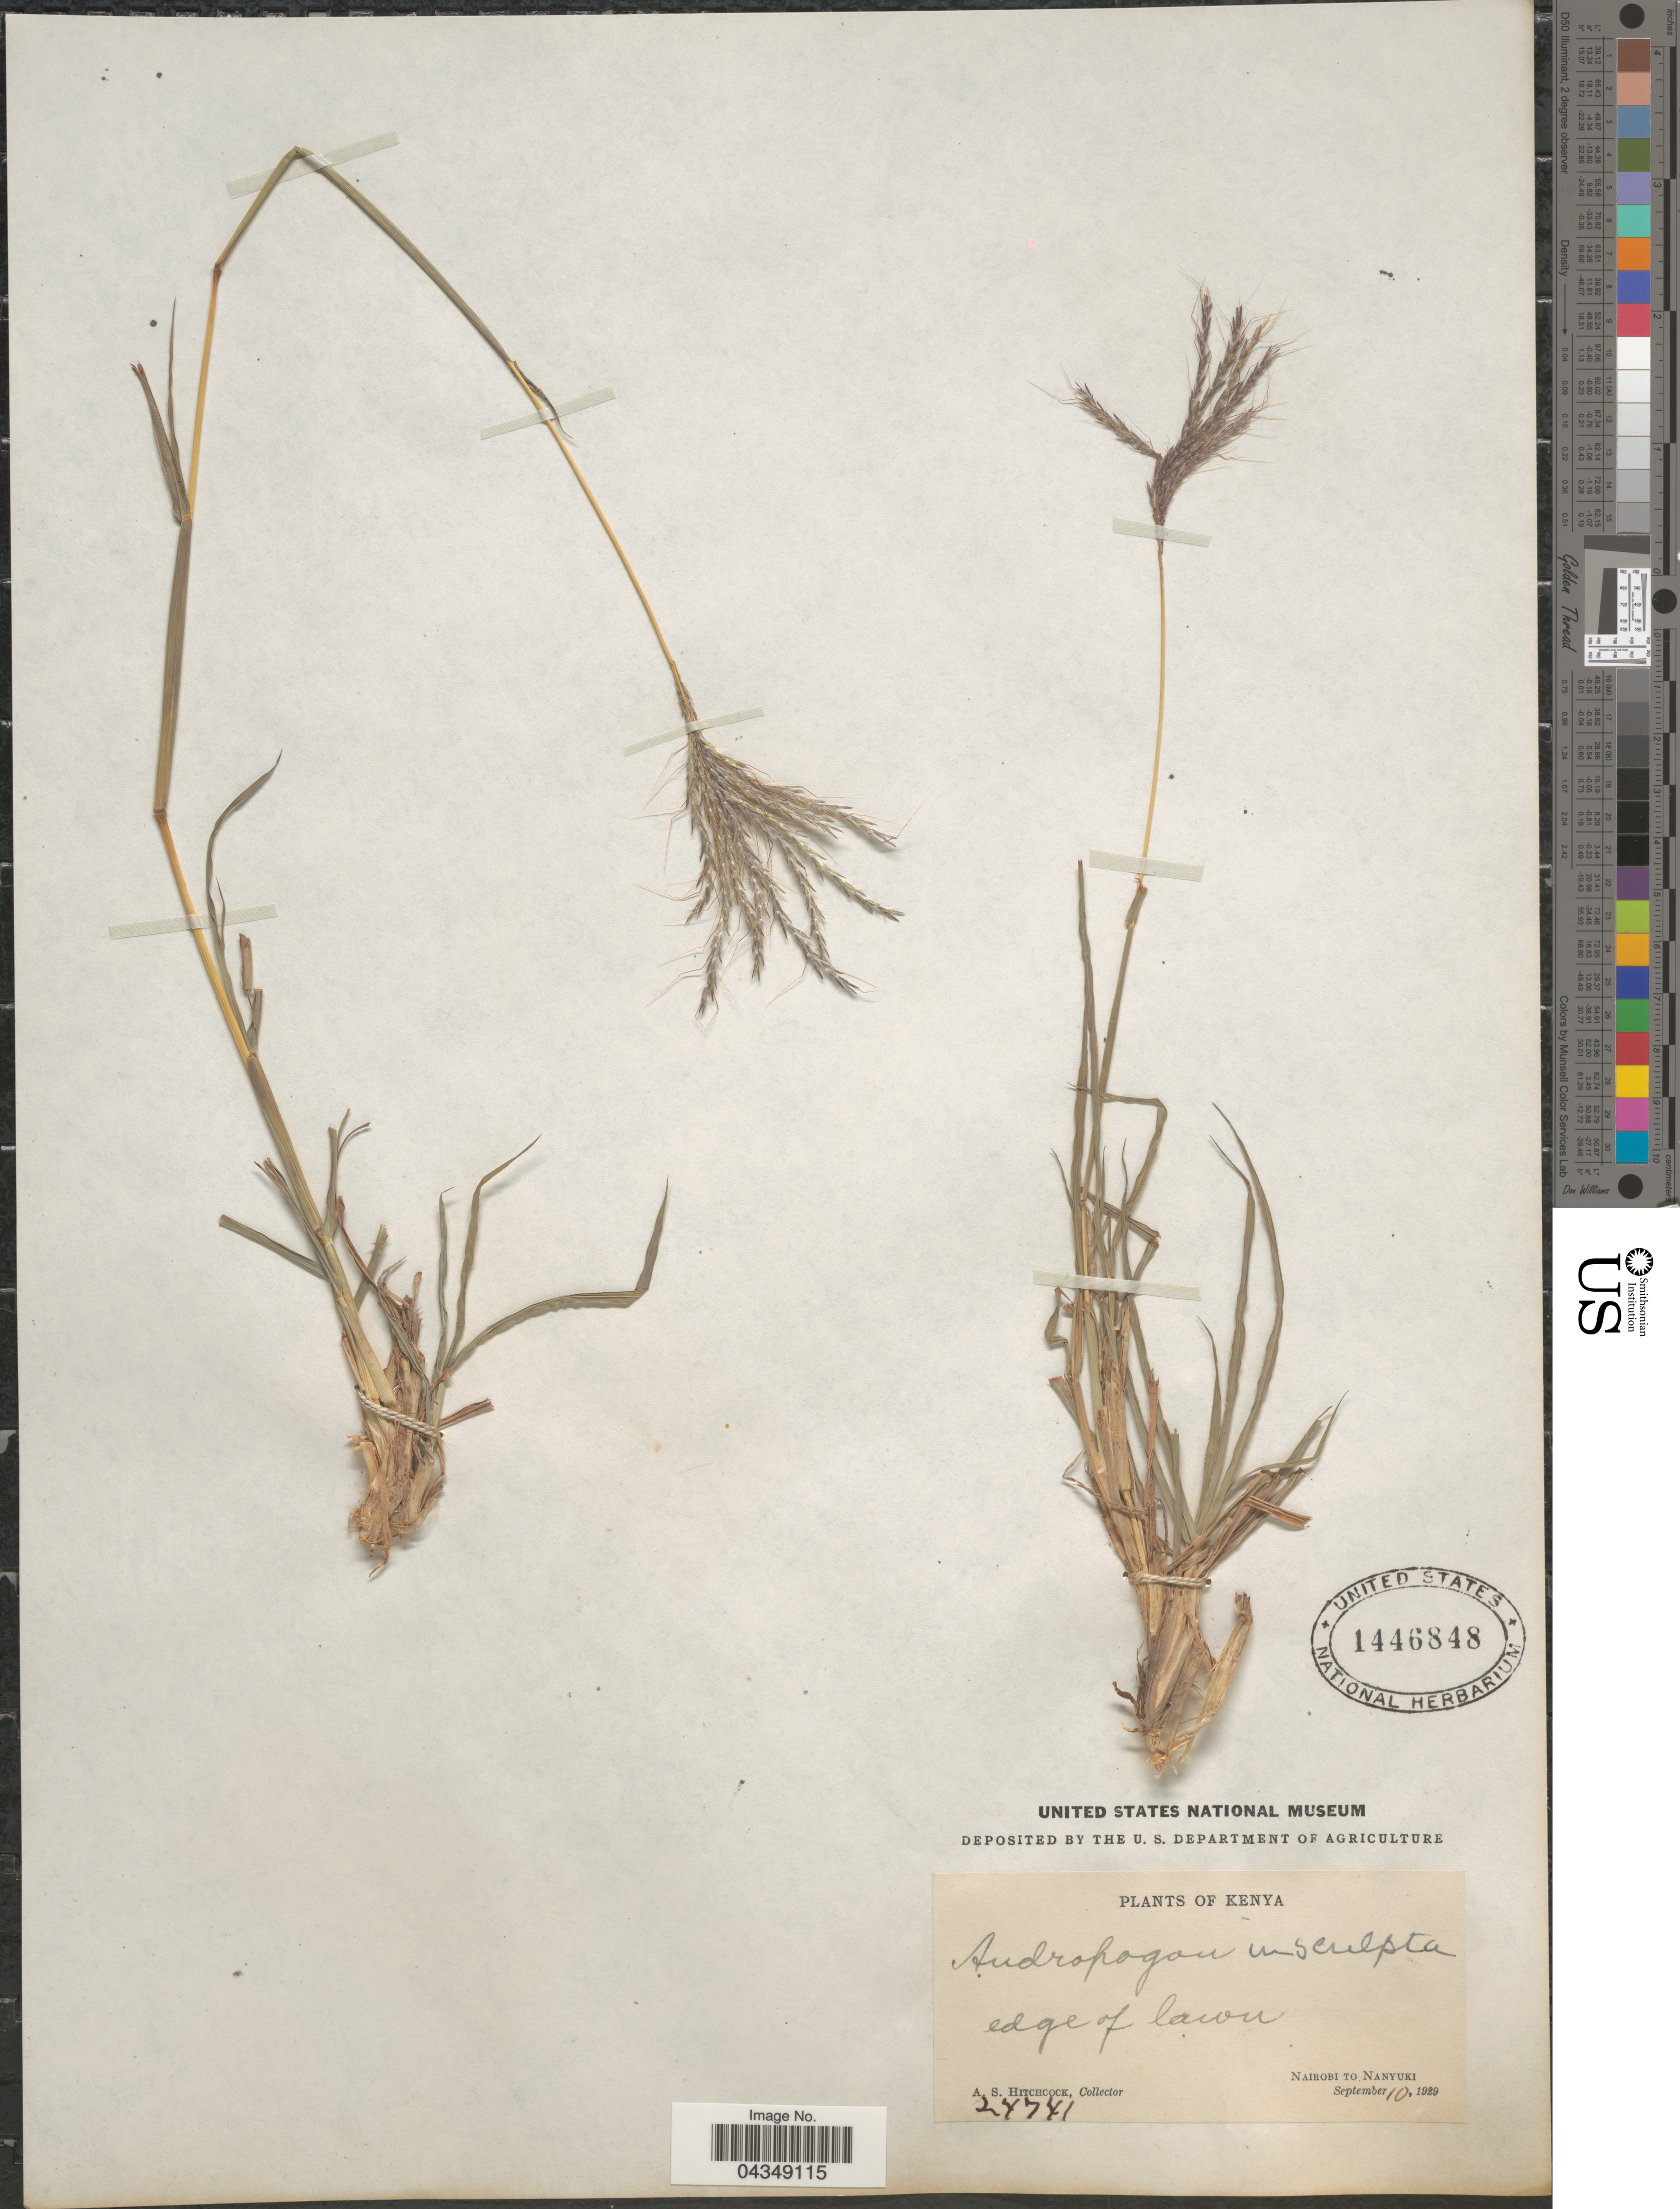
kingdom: Plantae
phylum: Tracheophyta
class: Liliopsida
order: Poales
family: Poaceae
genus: Bothriochloa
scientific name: Bothriochloa insculpta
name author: (Hochst. ex A. Rich.) A. Camus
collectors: A. S. Hitchcock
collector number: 24741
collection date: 1929-09-10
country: Kenya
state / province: Nairobi Area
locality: Nairobi to Nanyuki.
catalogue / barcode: US 1446848